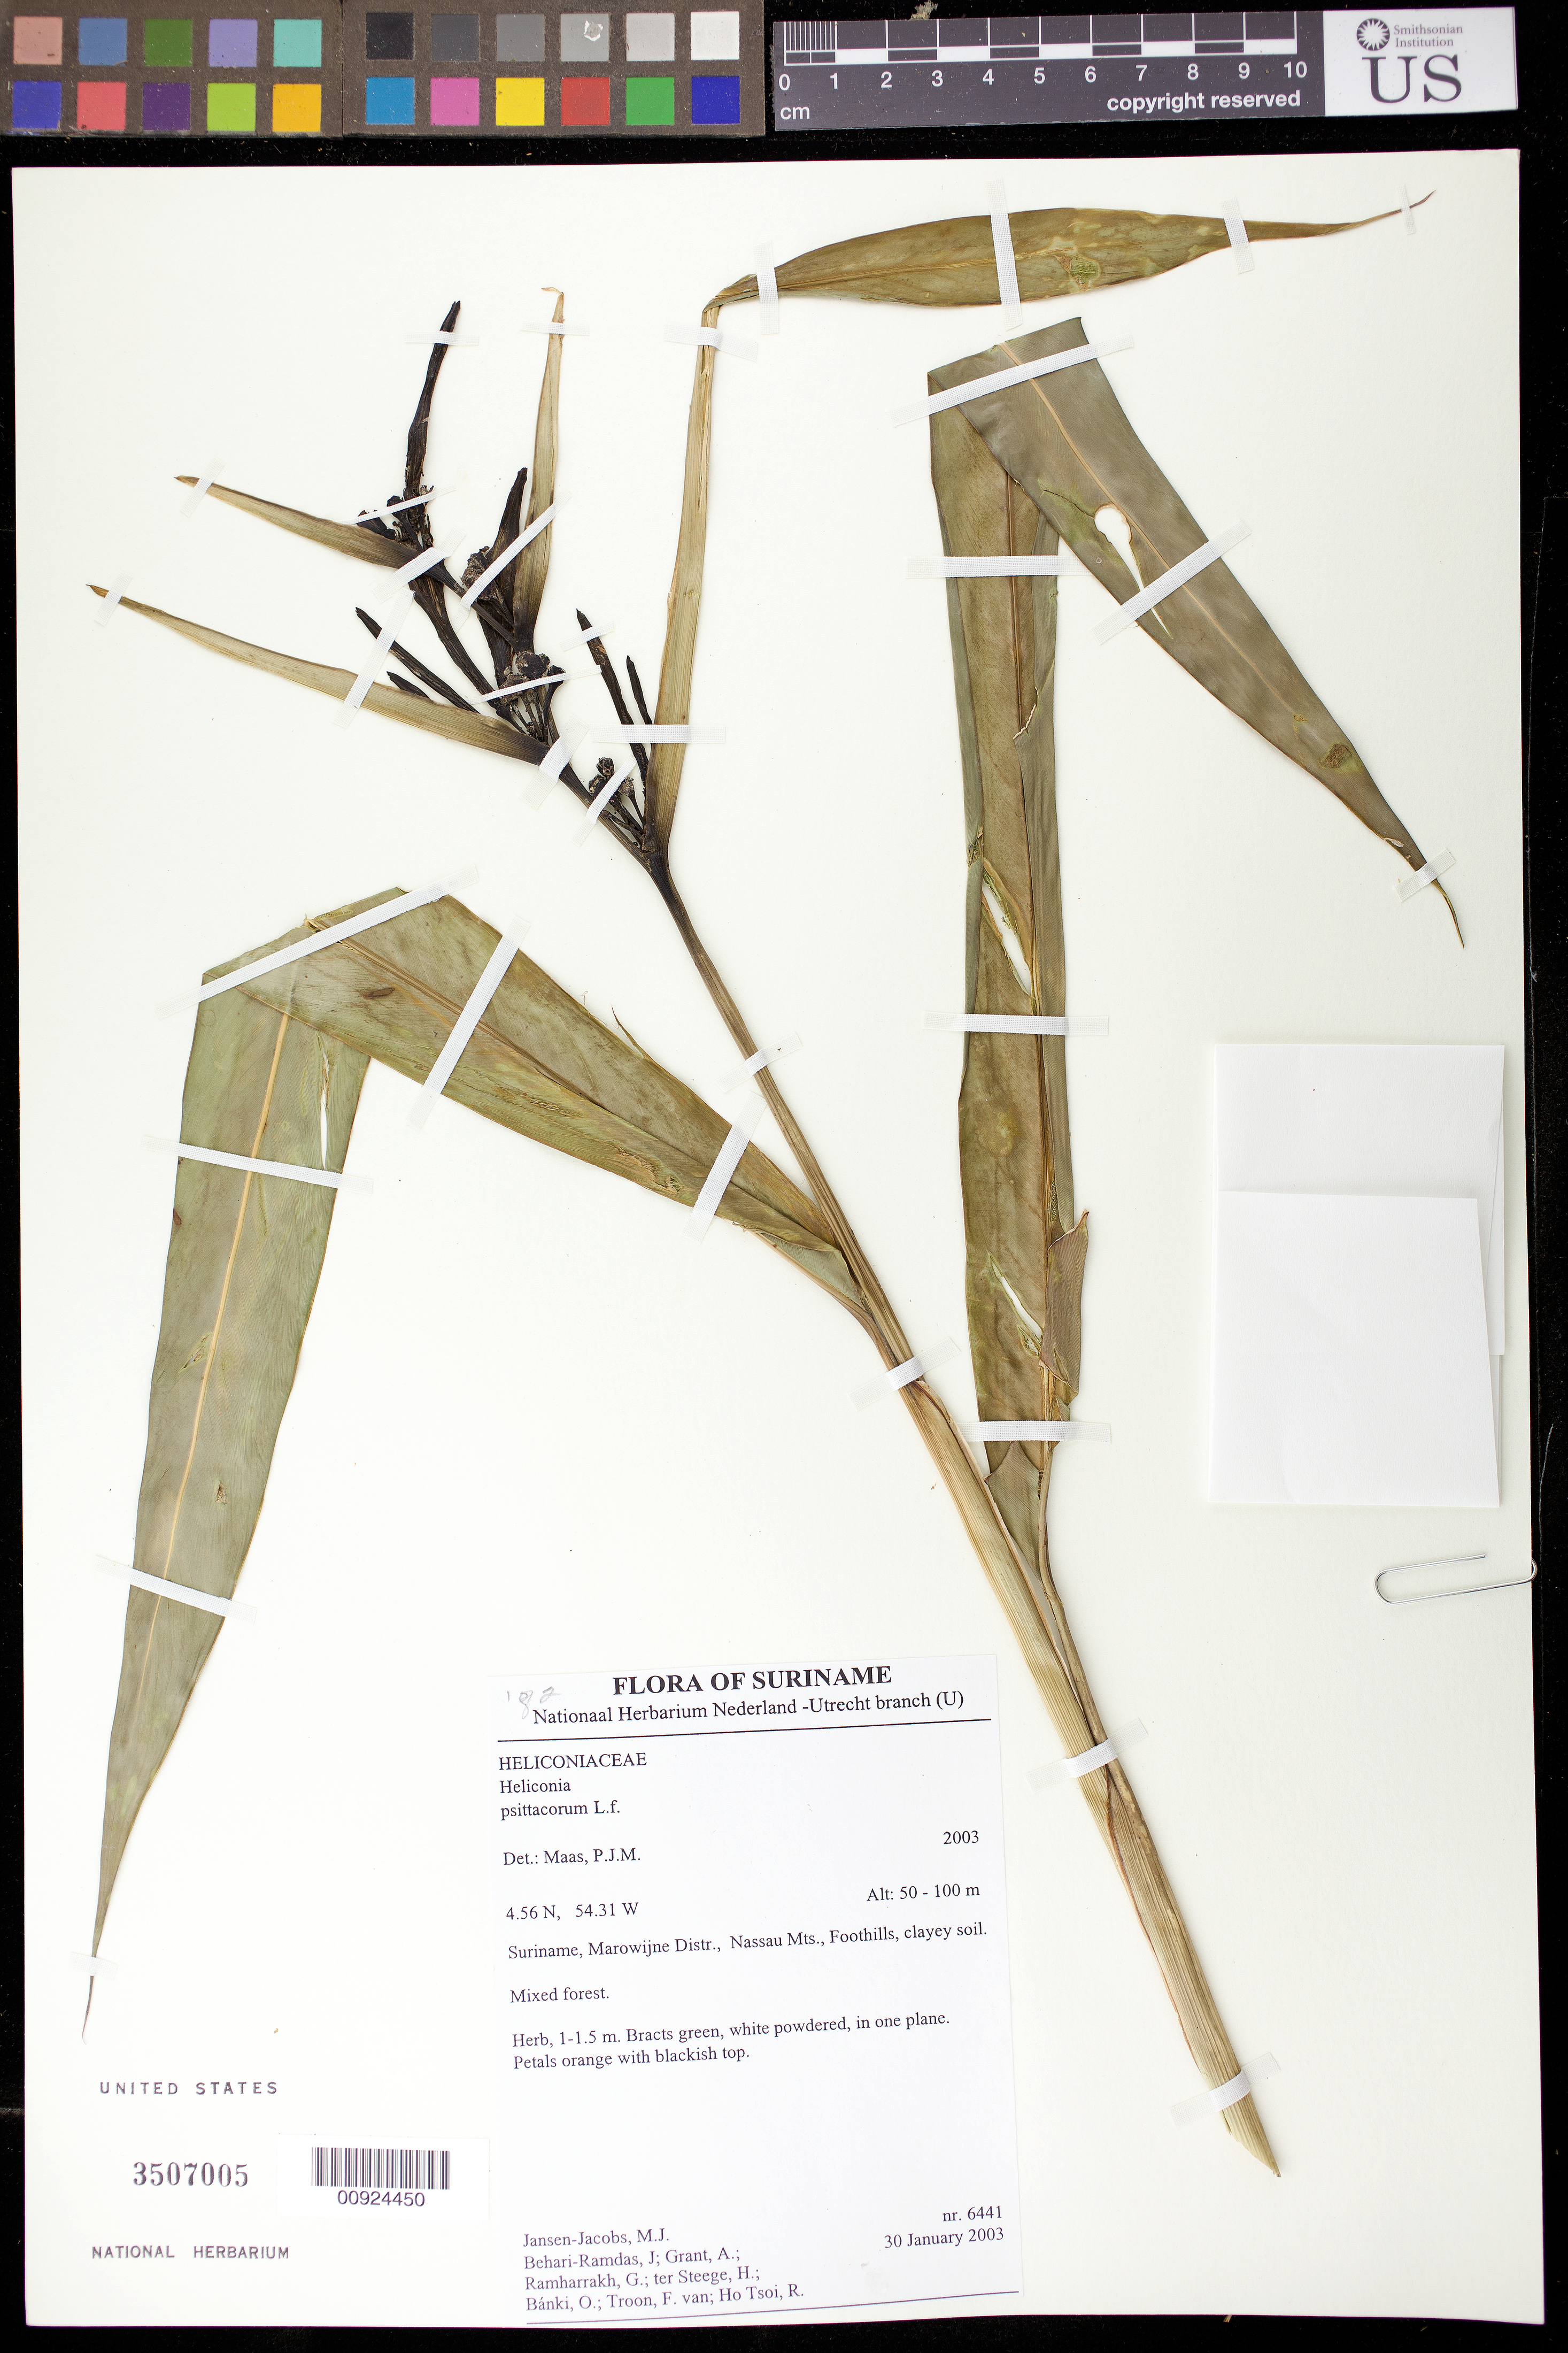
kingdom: Plantae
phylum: Tracheophyta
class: Liliopsida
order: Zingiberales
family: Heliconiaceae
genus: Heliconia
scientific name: Heliconia psittacorum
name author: L. f.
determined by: Maas, Paul J. M.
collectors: M. J. Jansen-Jacobs, J. Behari-Ramdas, A. Grant, G. Ramharrakh, H. ter Steege, O. Bánki, F. Van Troon & R. Ho Tsoi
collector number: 6441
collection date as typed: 30-Jan-03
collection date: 2003-01-30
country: Suriname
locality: Morowijne Dist; Nassau Mts, foothills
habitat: Clayey soil; mixed forest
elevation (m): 50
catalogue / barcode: US 3507005